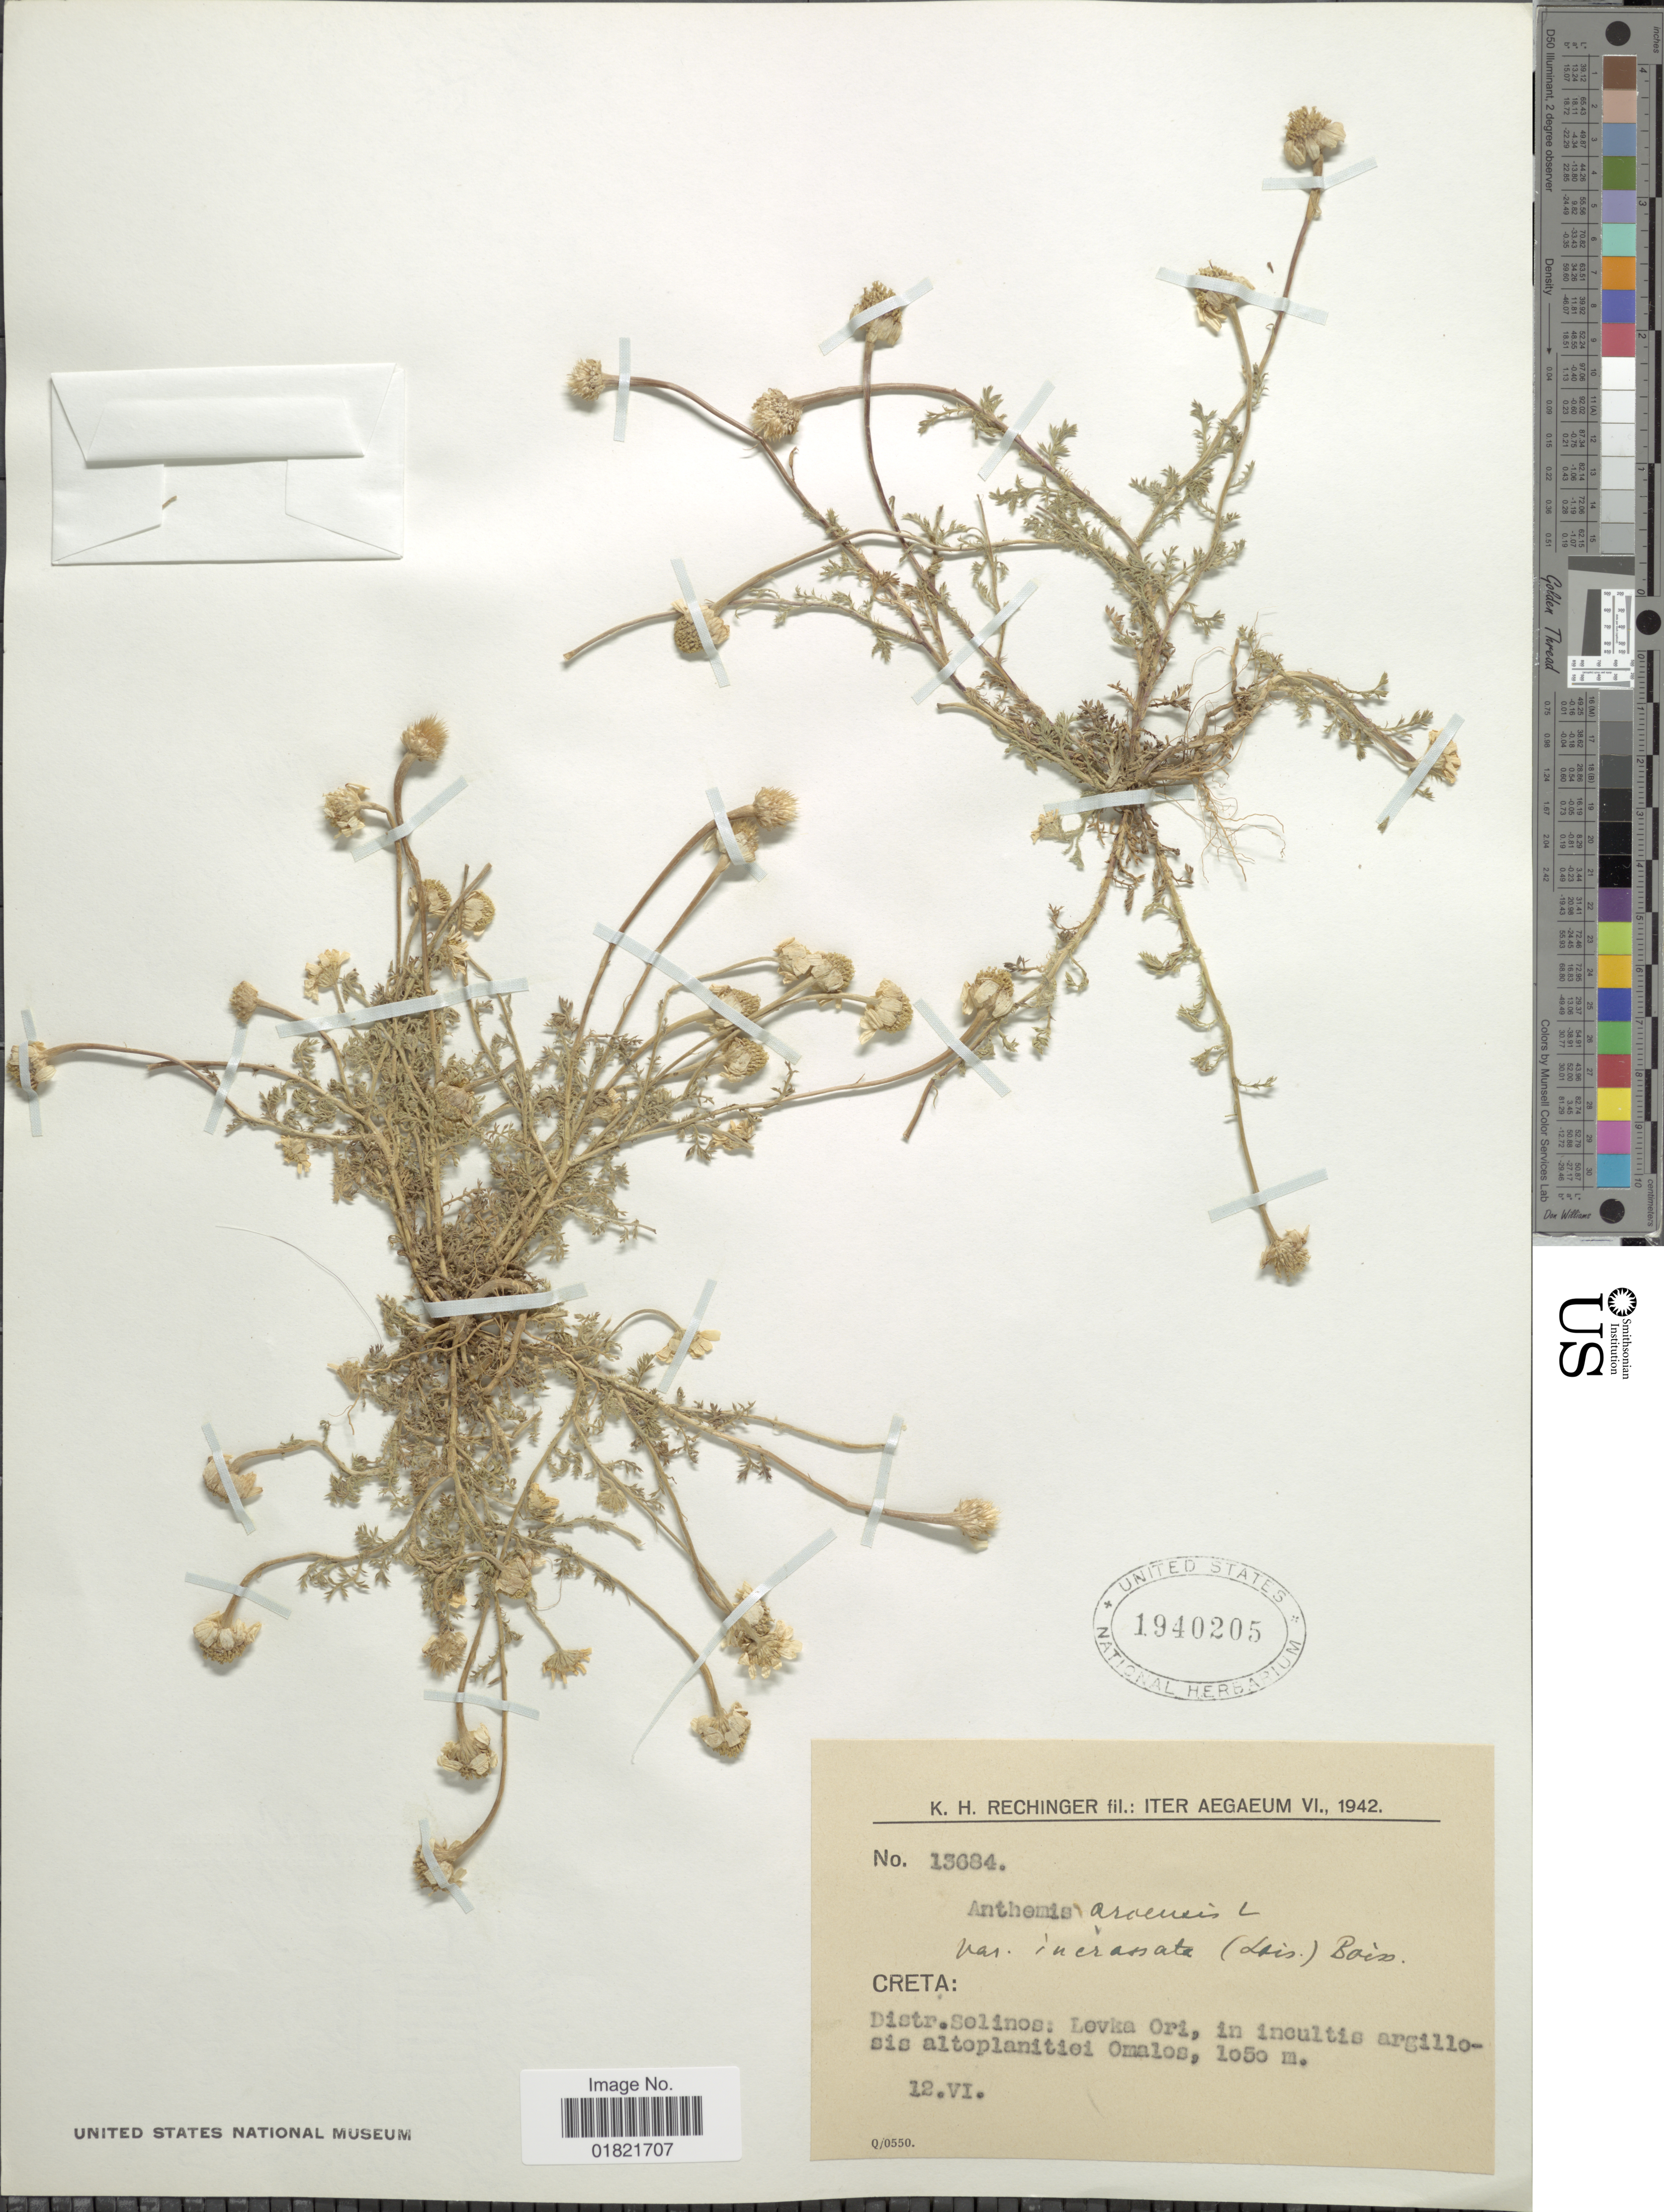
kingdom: Plantae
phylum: Tracheophyta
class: Magnoliopsida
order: Asterales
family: Asteraceae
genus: Anthemis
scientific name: Anthemis arvensis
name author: L.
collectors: K. H. Rechinger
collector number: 13684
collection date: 1942-06-12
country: Greece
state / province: Crete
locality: Creta: Distr. Solinos: Lovka Ori, in incultis argillosis altoplanitici Omalos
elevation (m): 1050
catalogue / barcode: US 1940205